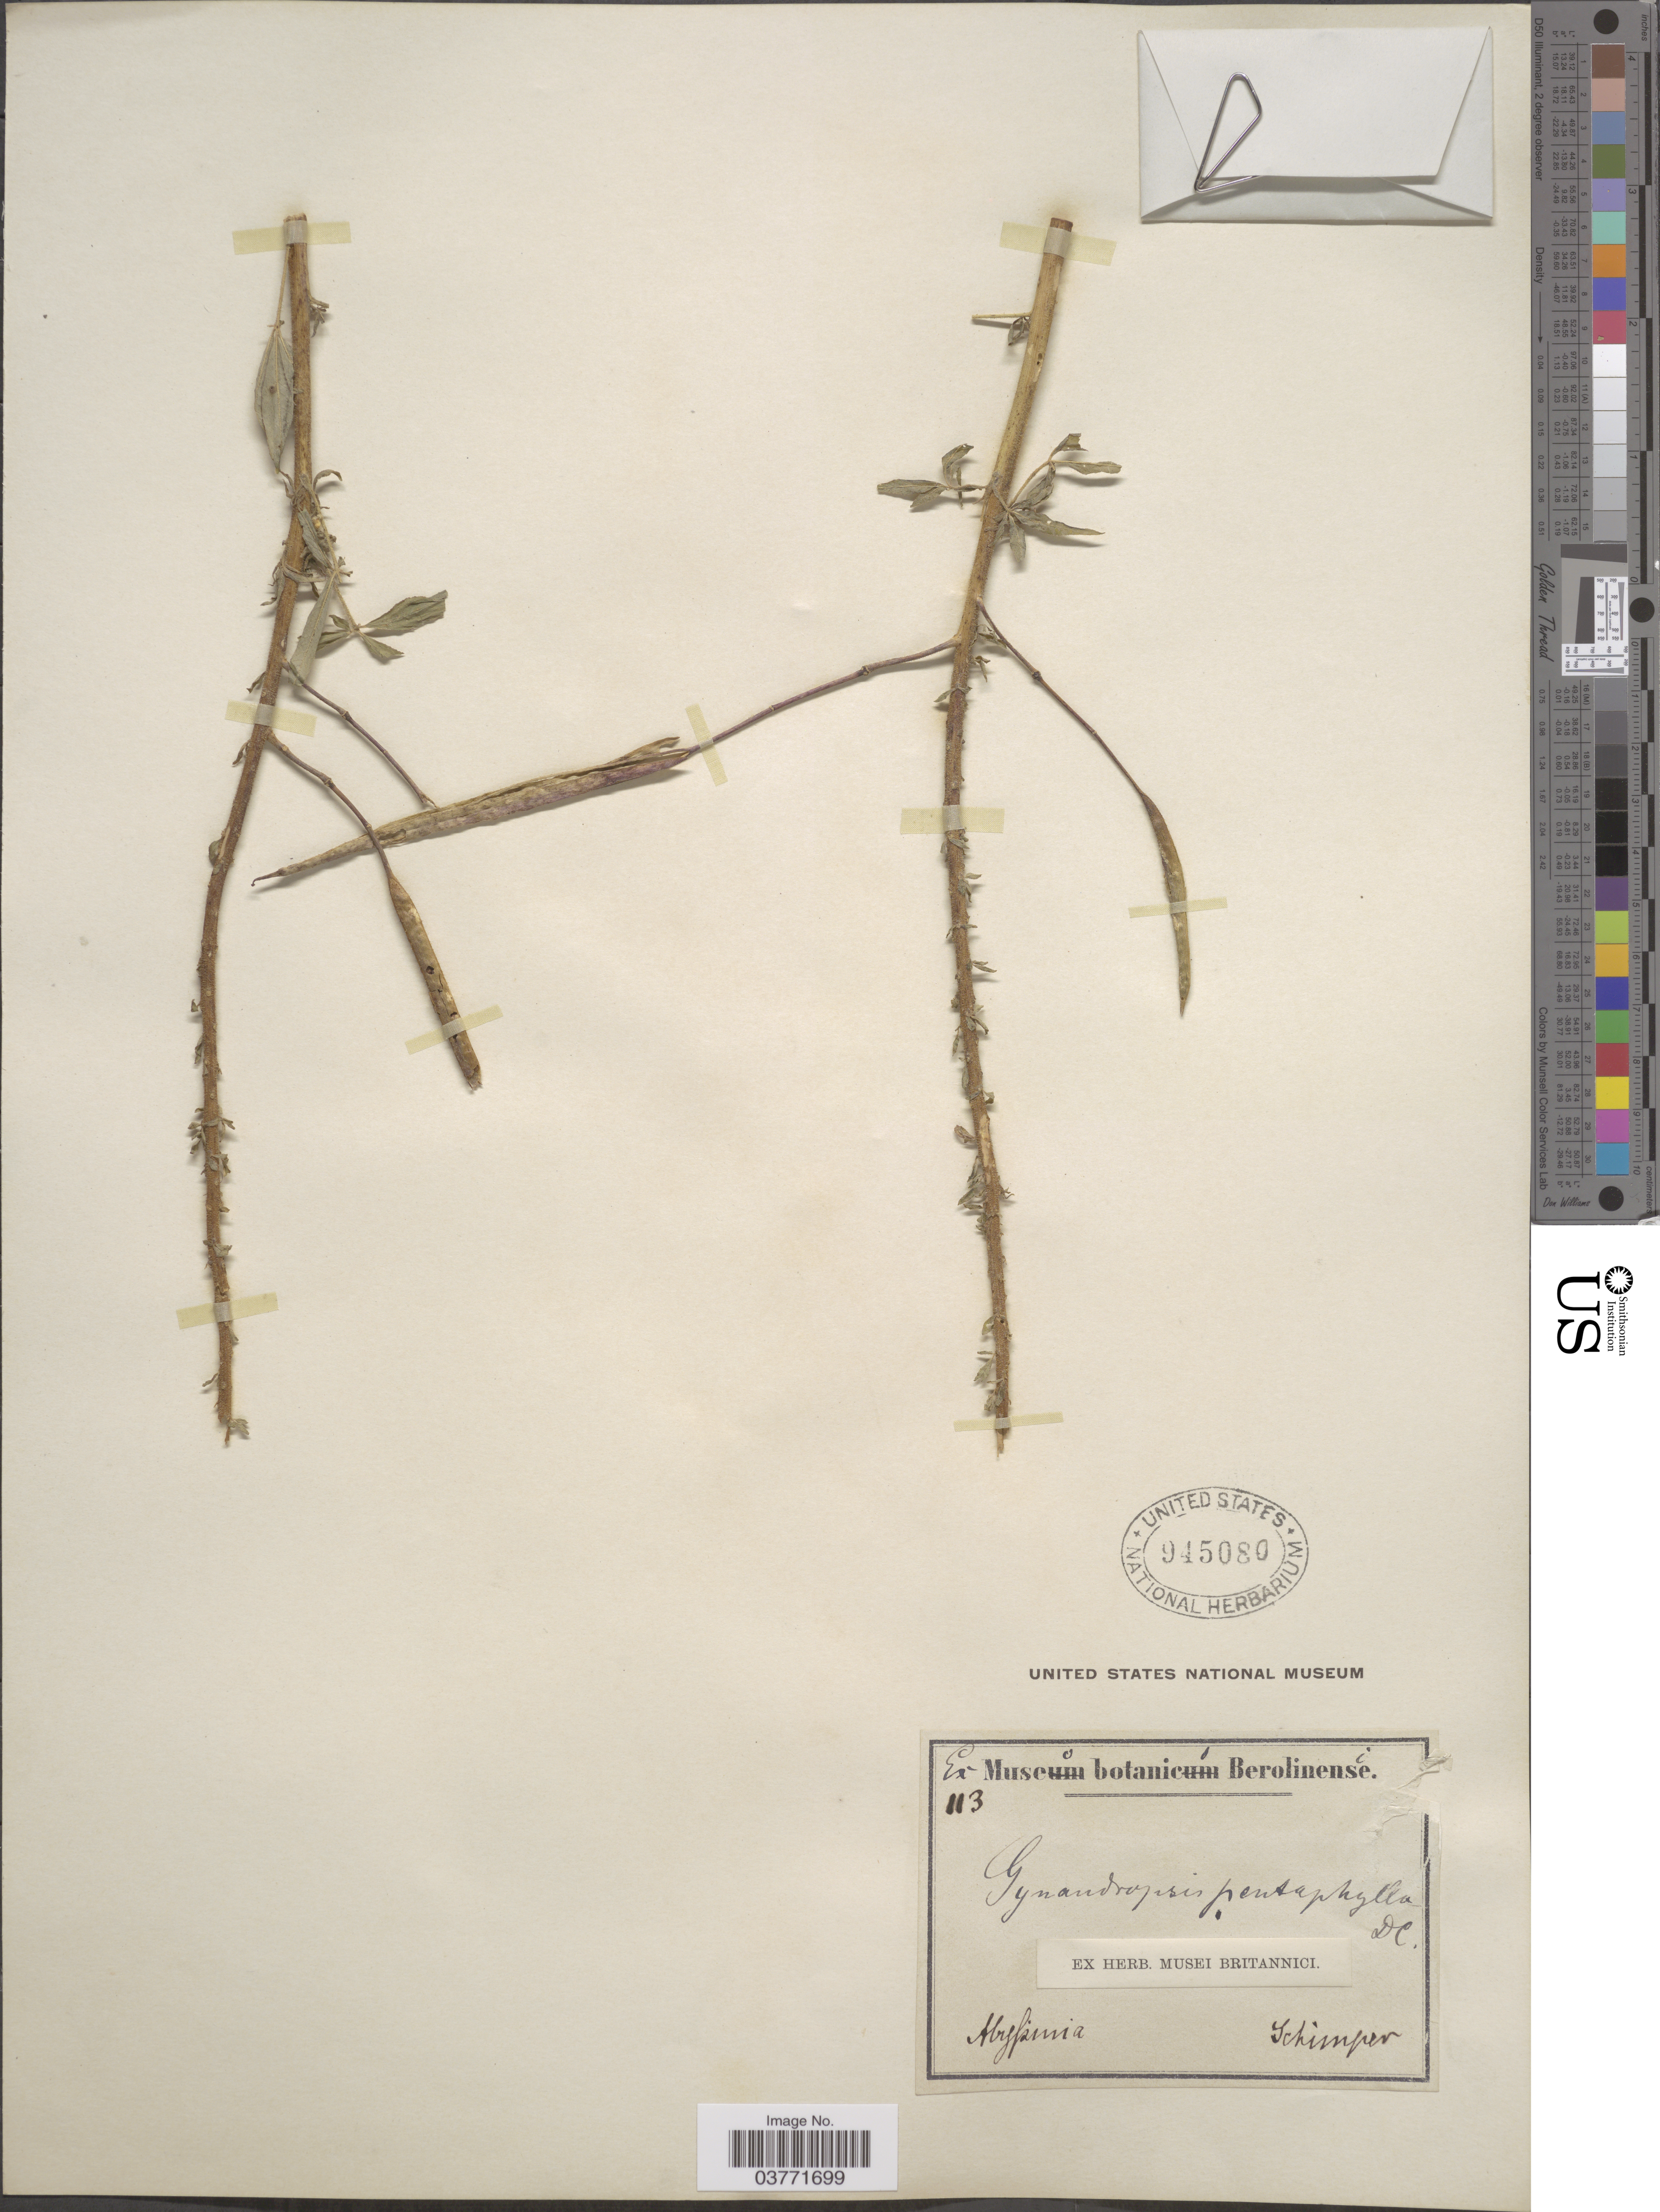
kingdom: Plantae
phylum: Tracheophyta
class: Magnoliopsida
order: Brassicales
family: Cleomaceae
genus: Gynandropsis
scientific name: Gynandropsis gynandra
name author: (L.) Briq.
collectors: -. Schimper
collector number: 113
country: Ethiopia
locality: Abyssinia.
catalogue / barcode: US 945080